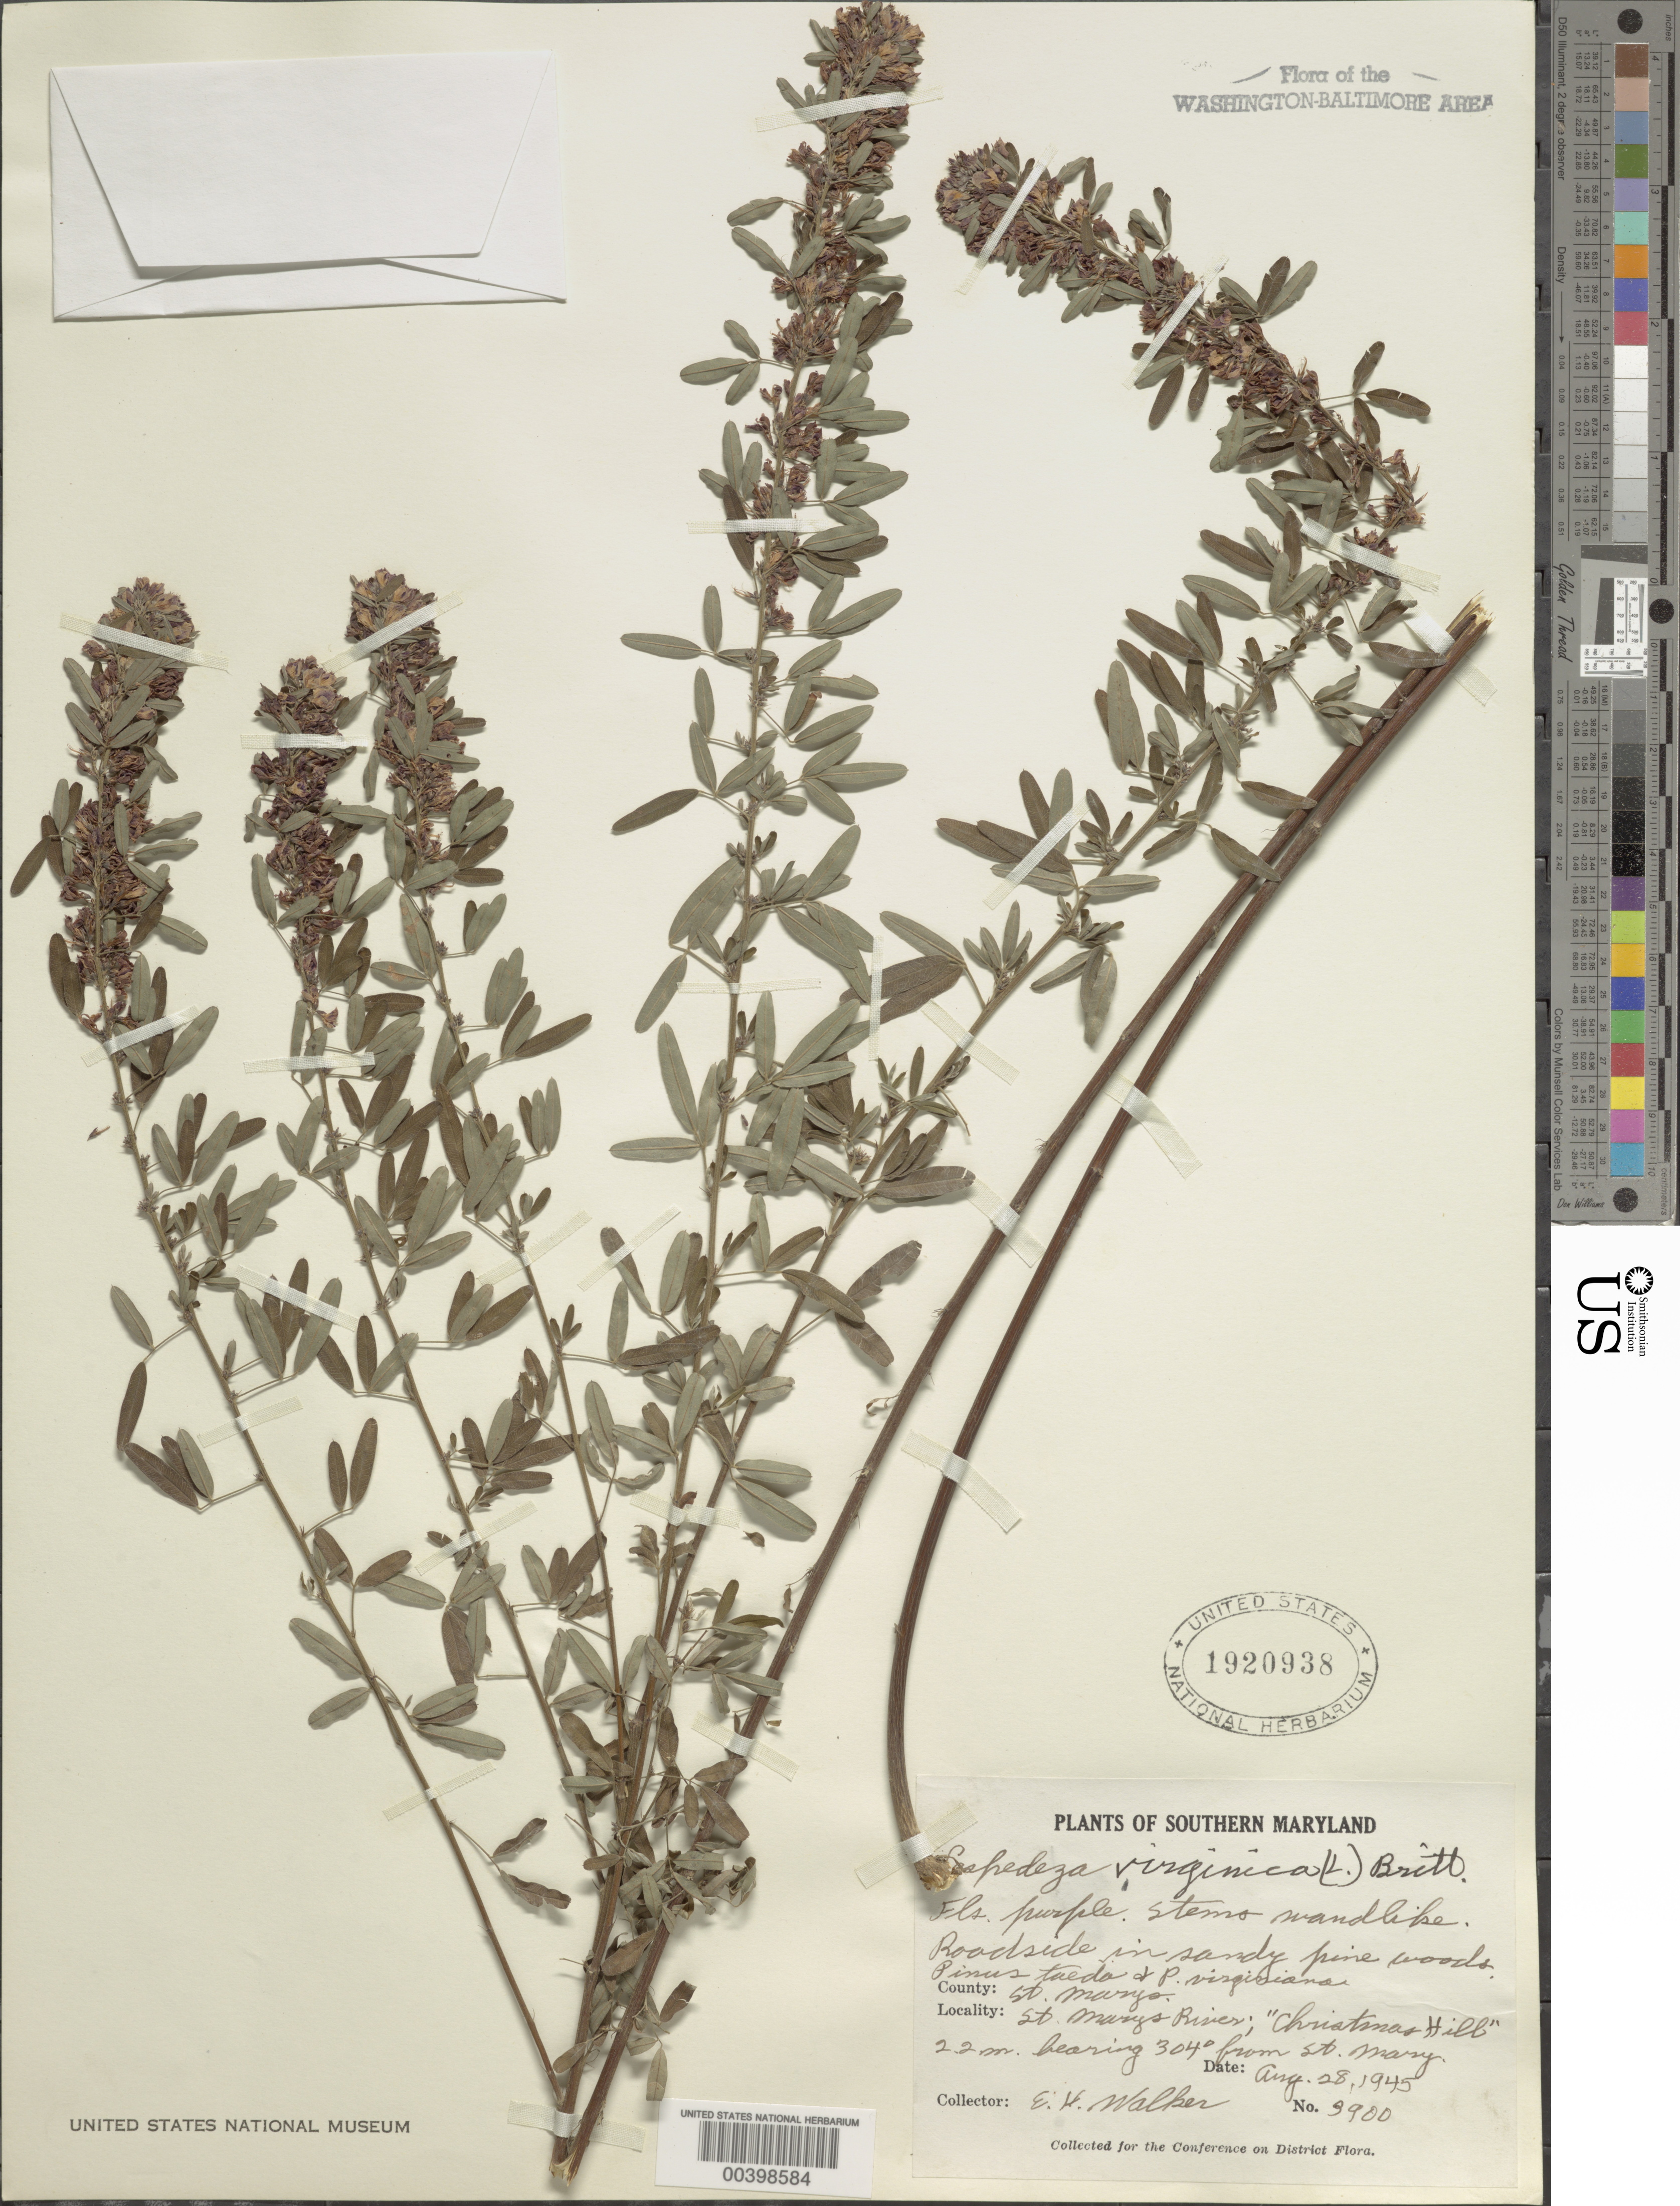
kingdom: Plantae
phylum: Tracheophyta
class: Magnoliopsida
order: Fabales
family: Fabaceae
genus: Lespedeza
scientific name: Lespedeza virginica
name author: (L.) Britton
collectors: E. H. Walker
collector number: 3900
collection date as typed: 28 Aug 1945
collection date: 1945-08-28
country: United States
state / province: Maryland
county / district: St. Mary's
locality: St. Marys River, Christmas Hill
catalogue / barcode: US 1920938